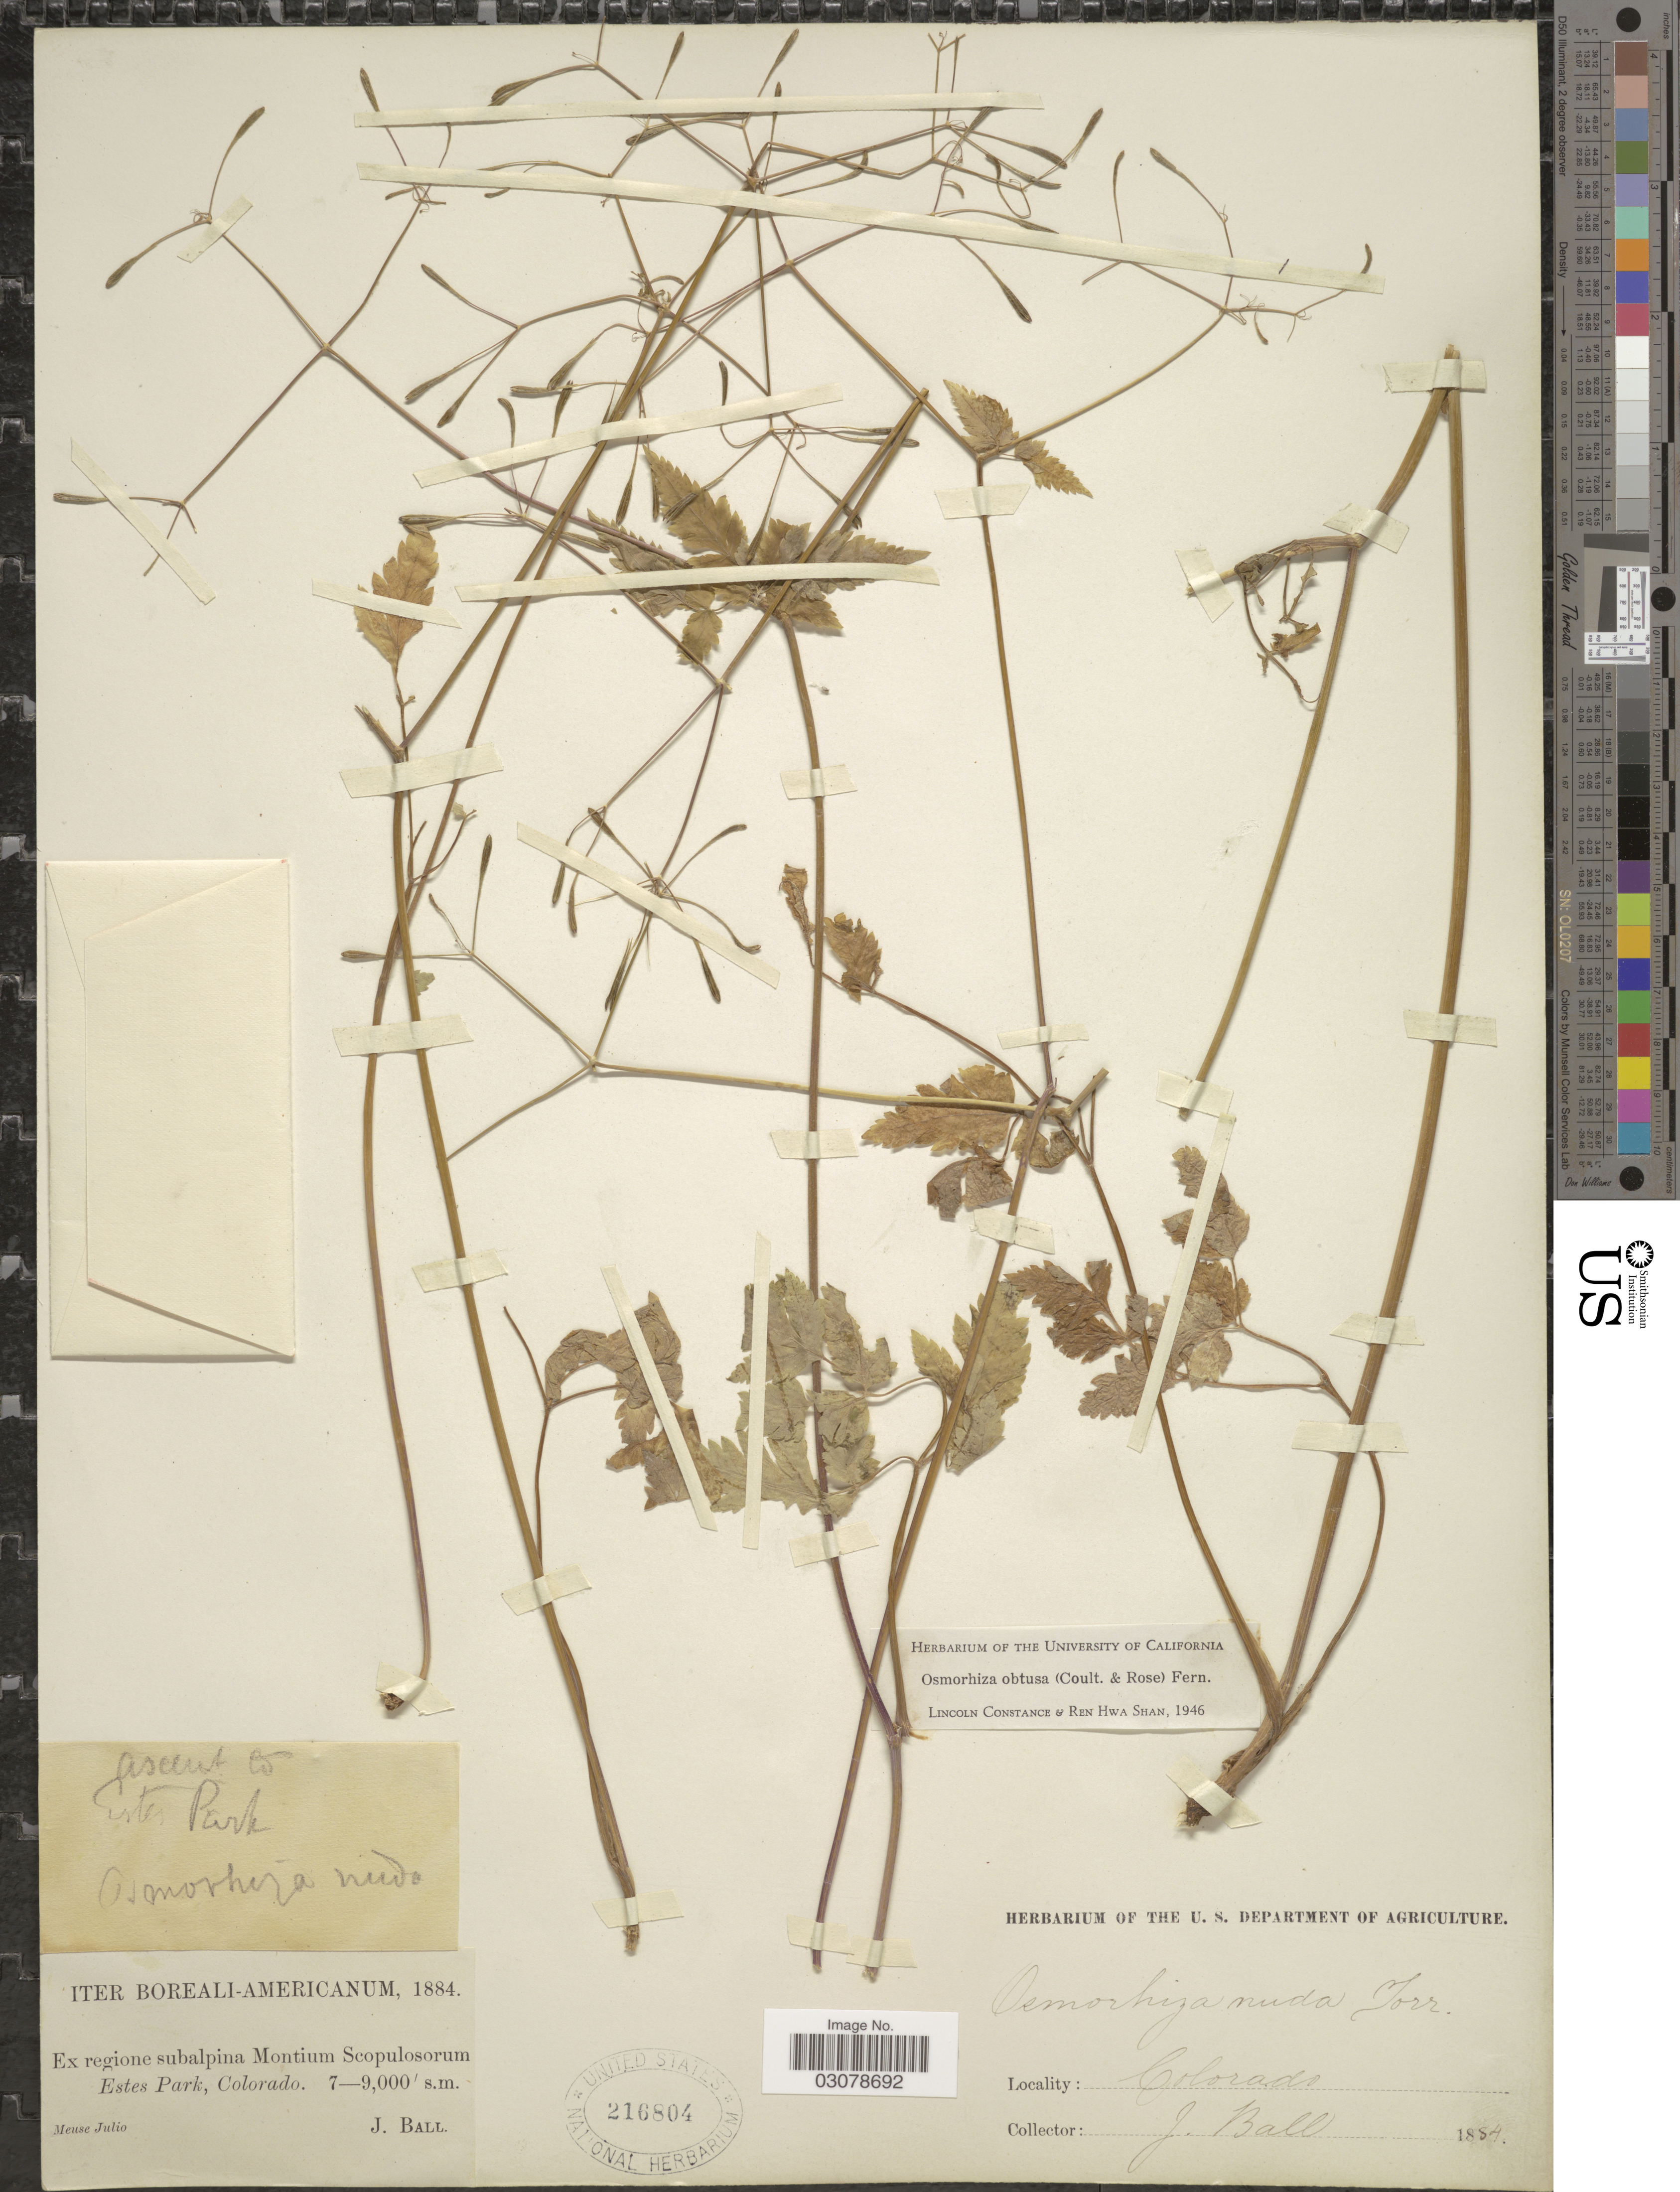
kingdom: Plantae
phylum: Tracheophyta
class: Magnoliopsida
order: Apiales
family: Apiaceae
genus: Osmorhiza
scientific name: Osmorhiza obtusa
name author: (J.M. Coult. & Rose) Fernald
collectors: J. Ball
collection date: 1884-07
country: United States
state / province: Colorado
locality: Ex regione subalpina Montium Scopulosorum, Estes Park, Colorado.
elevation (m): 2134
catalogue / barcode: US 216804